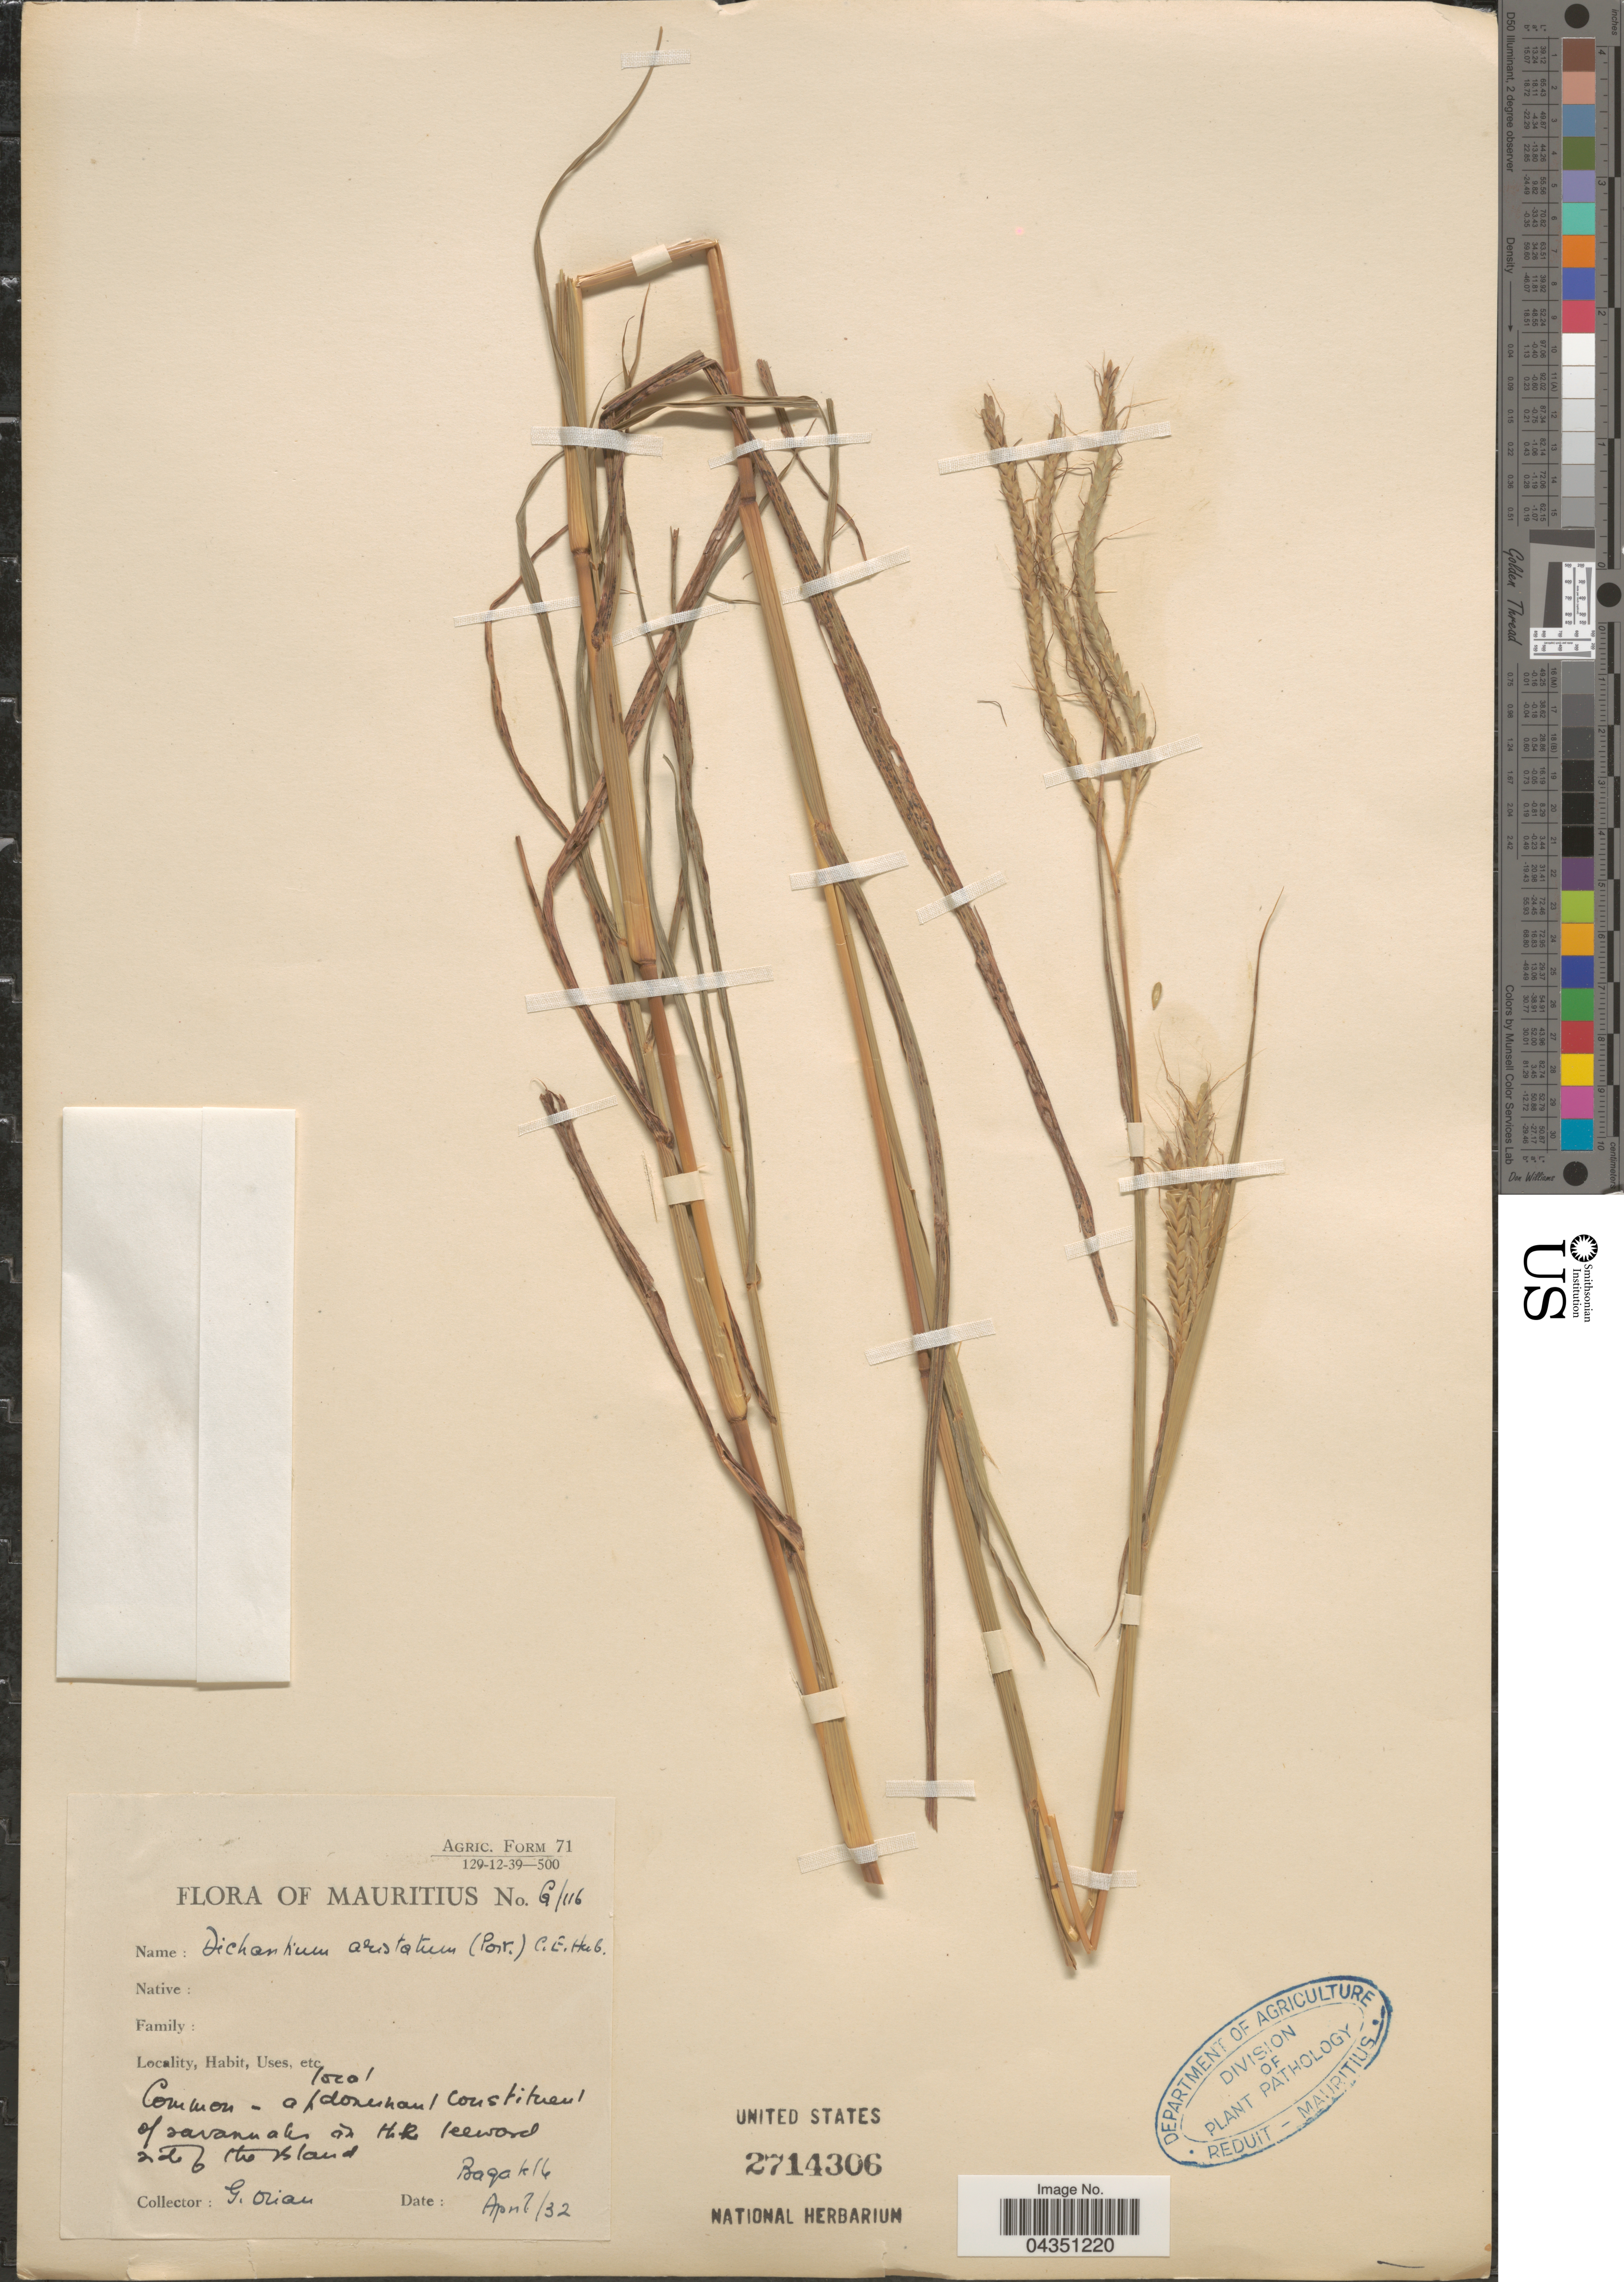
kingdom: Plantae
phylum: Tracheophyta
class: Liliopsida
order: Poales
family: Poaceae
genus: Dichanthium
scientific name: Dichanthium aristatum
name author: (Poir.) C.E. Hubb.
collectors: G. Orian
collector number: G/116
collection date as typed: Transcribed d/m/y: /4/32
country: Mauritius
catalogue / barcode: US 2714306